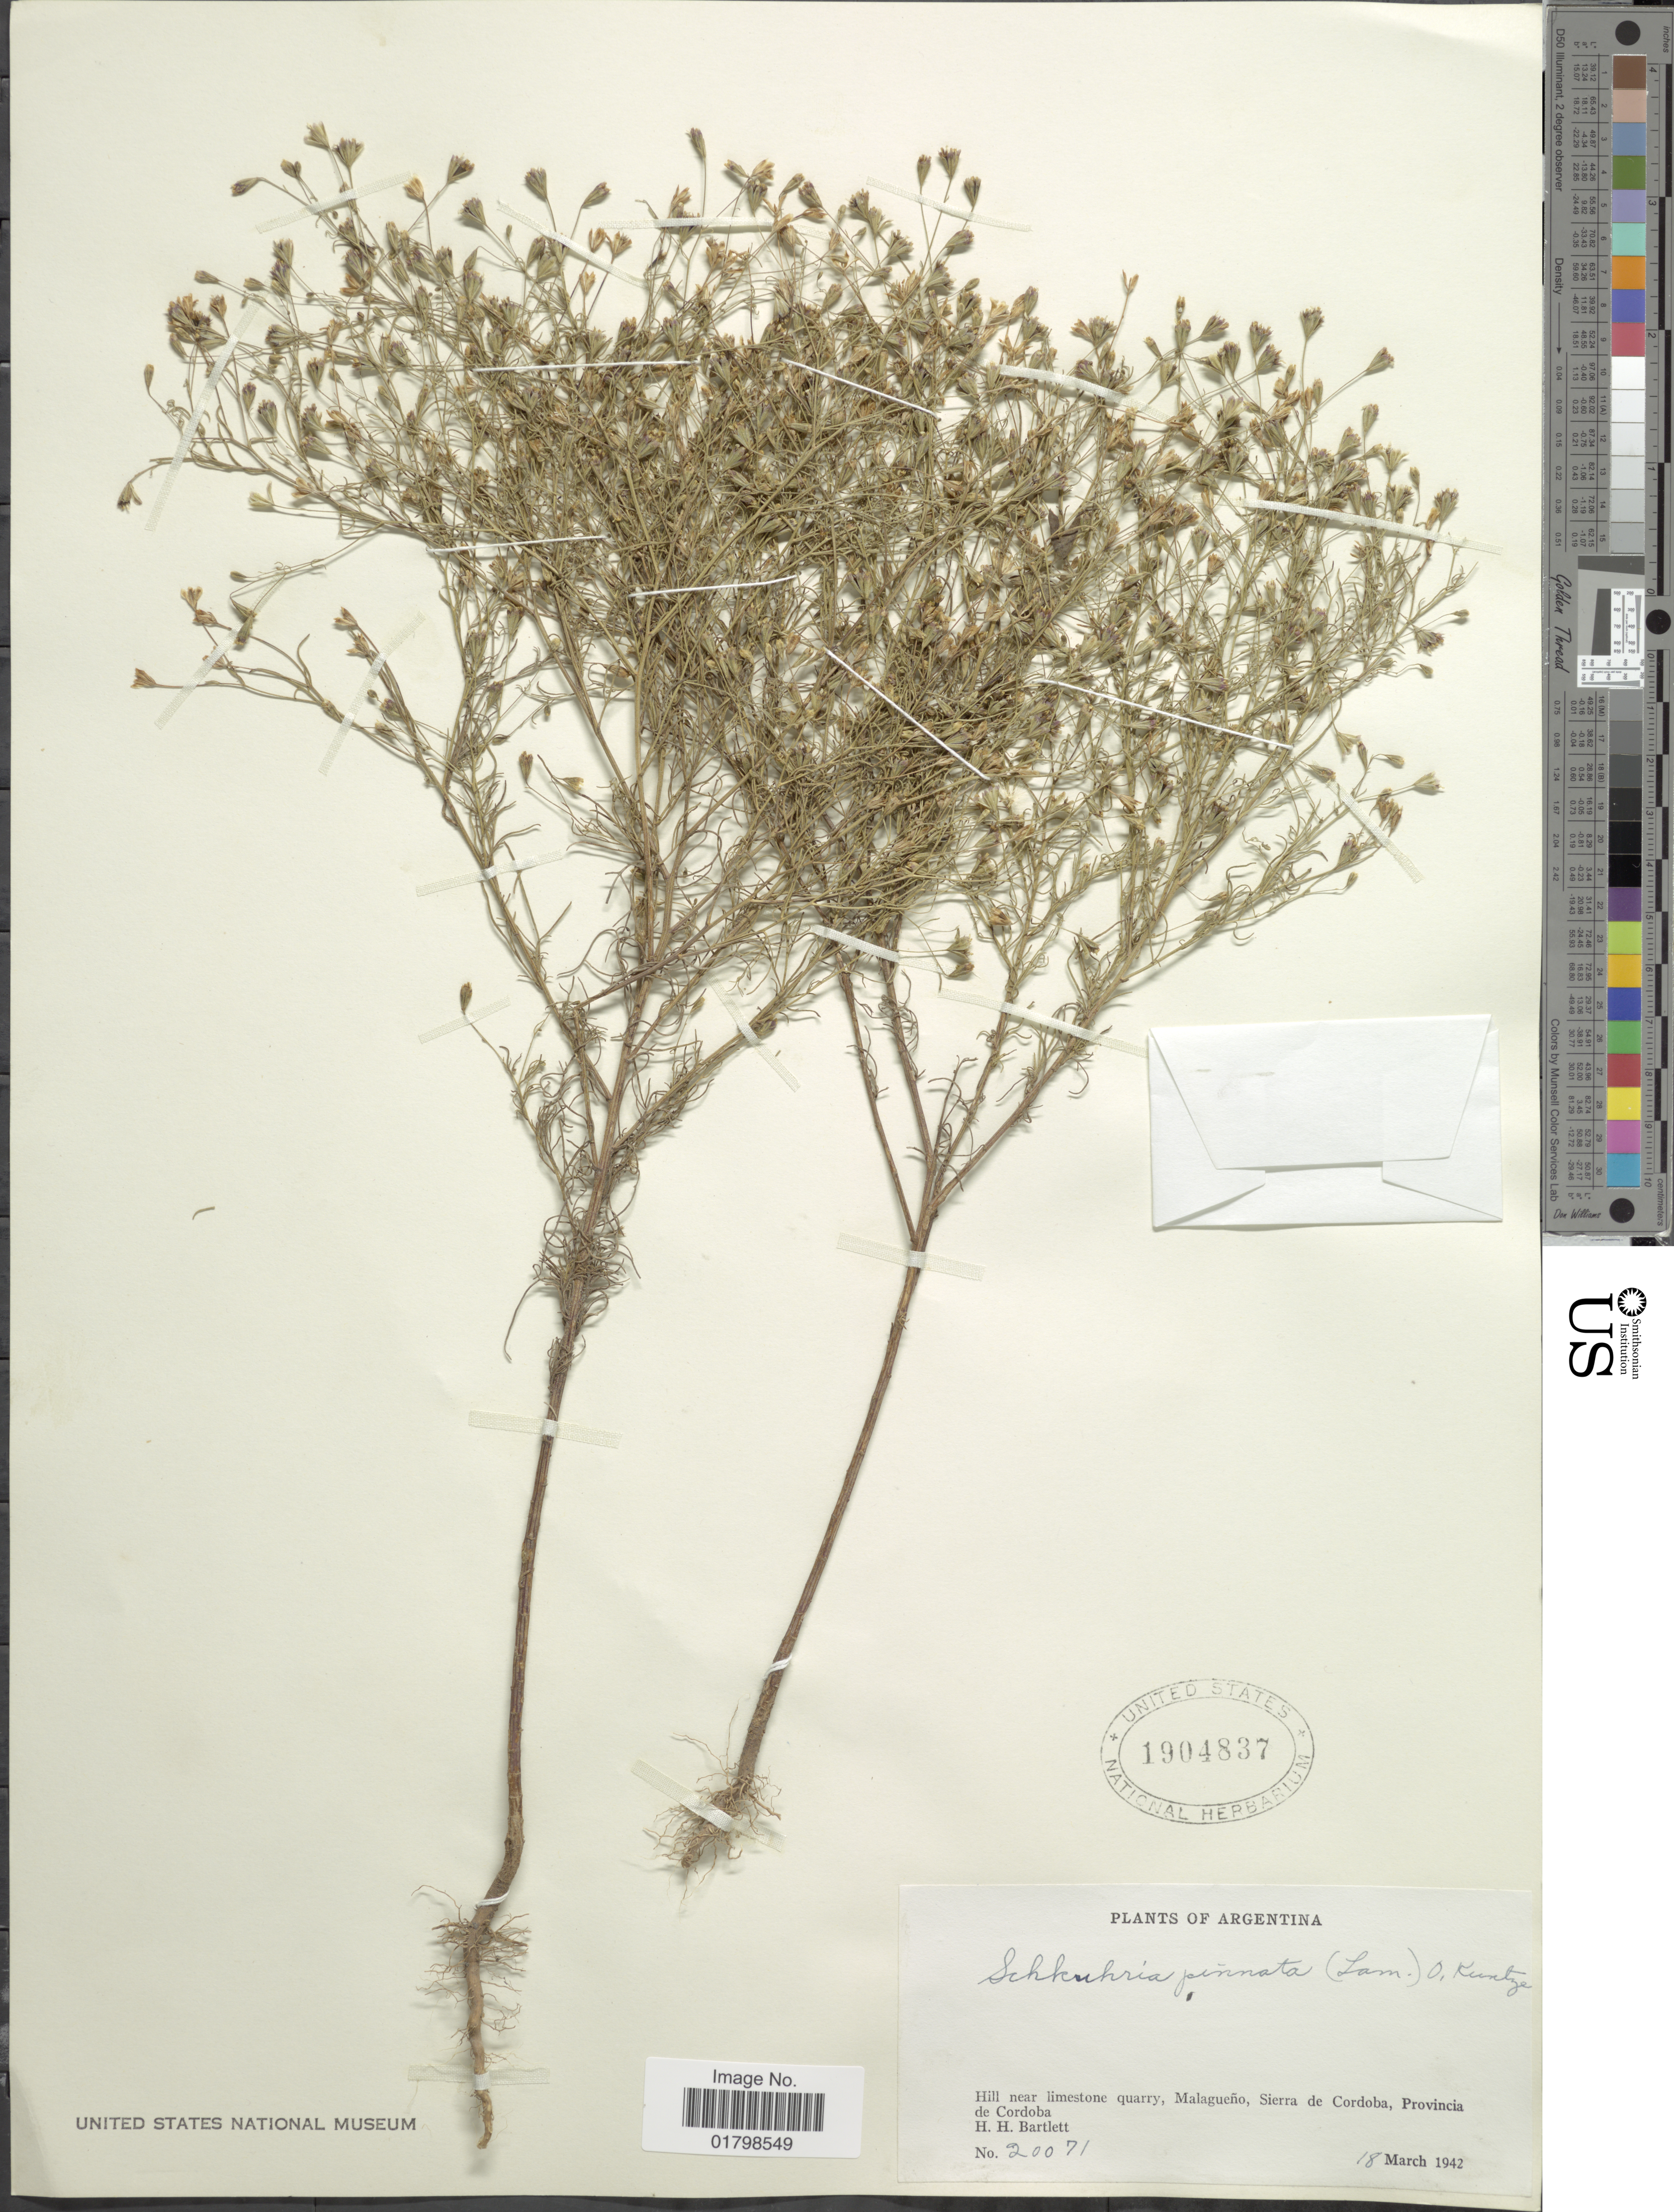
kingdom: Plantae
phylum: Tracheophyta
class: Magnoliopsida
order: Asterales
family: Asteraceae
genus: Schkuhria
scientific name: Schkuhria pinnata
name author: (Lam.) Kuntze ex Thell.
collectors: H. H. Bartlett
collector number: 20071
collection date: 1942-03-18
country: Argentina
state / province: Cordoba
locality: Hill near limestone quarry, Malagueno, Sierra de Cordoba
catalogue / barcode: US 1904837